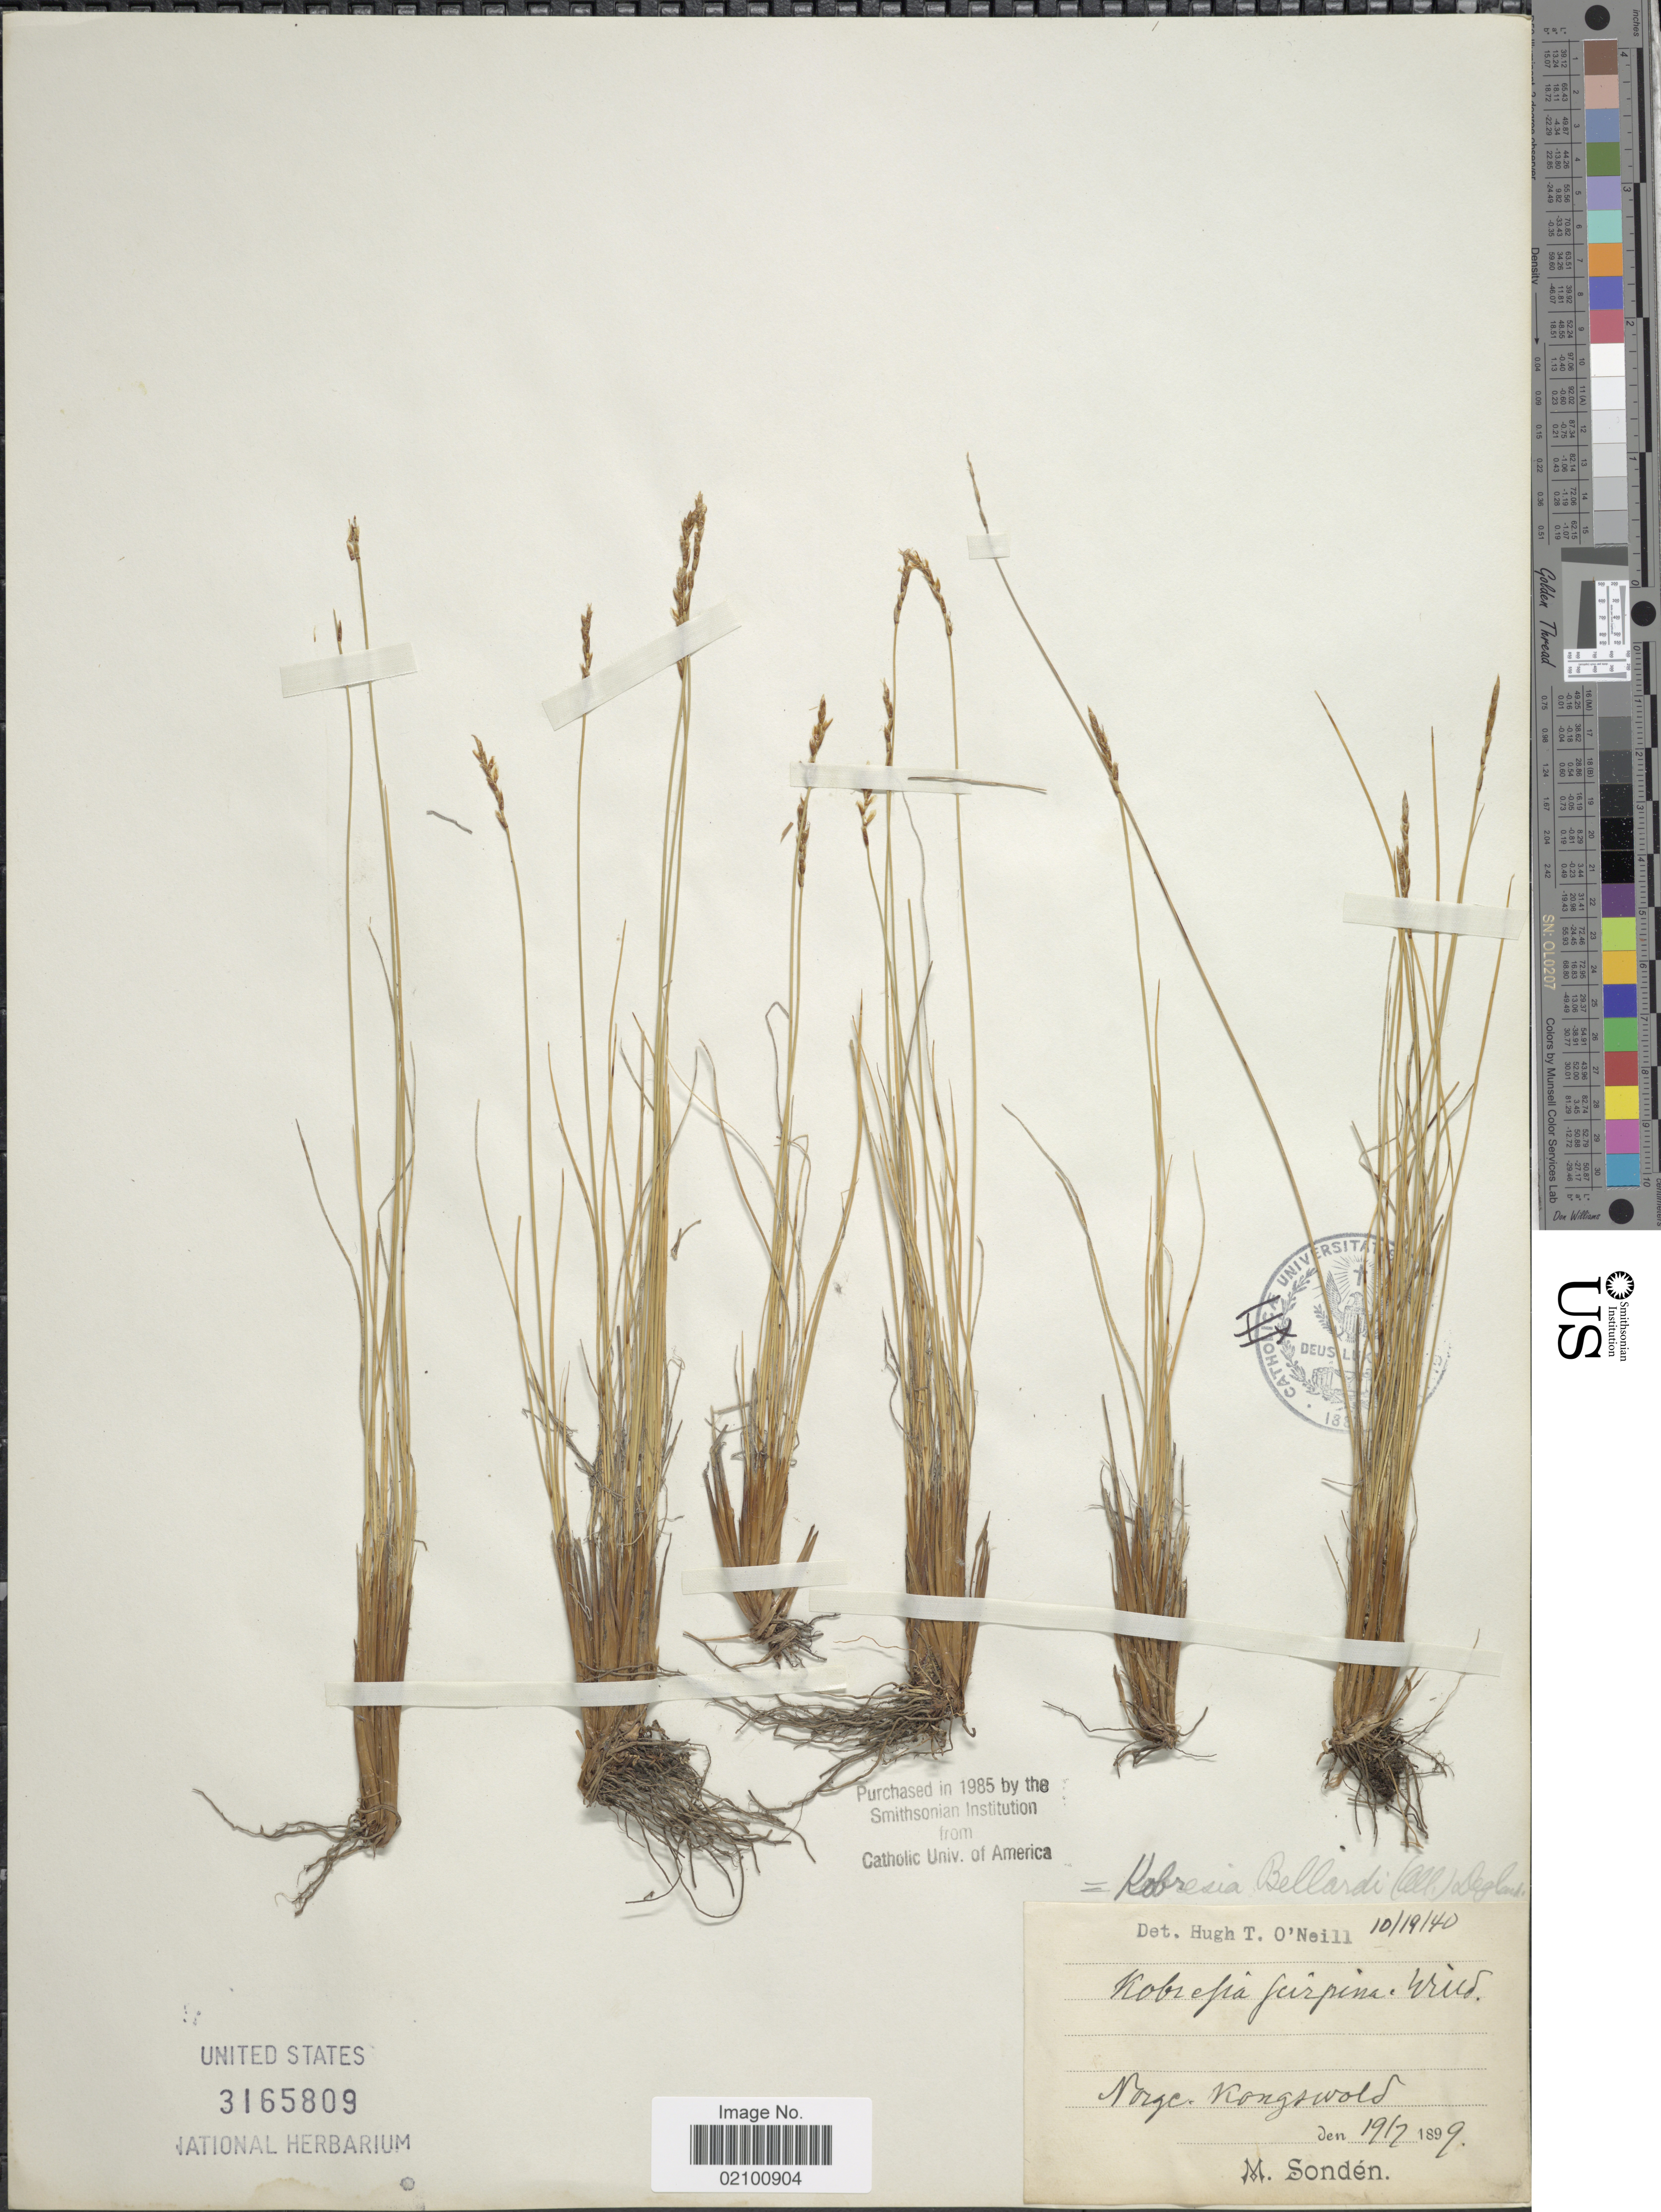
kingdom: Plantae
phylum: Tracheophyta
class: Liliopsida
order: Poales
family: Cyperaceae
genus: Carex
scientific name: Carex myosuroides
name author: Vill.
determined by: Strong, M. T., (US), Smithsonian Institution - National Museum of Natural History (UNITED STATES)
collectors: M. Sondén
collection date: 1899-07-19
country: Norway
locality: Norge, Kongsvold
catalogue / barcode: US 3165809